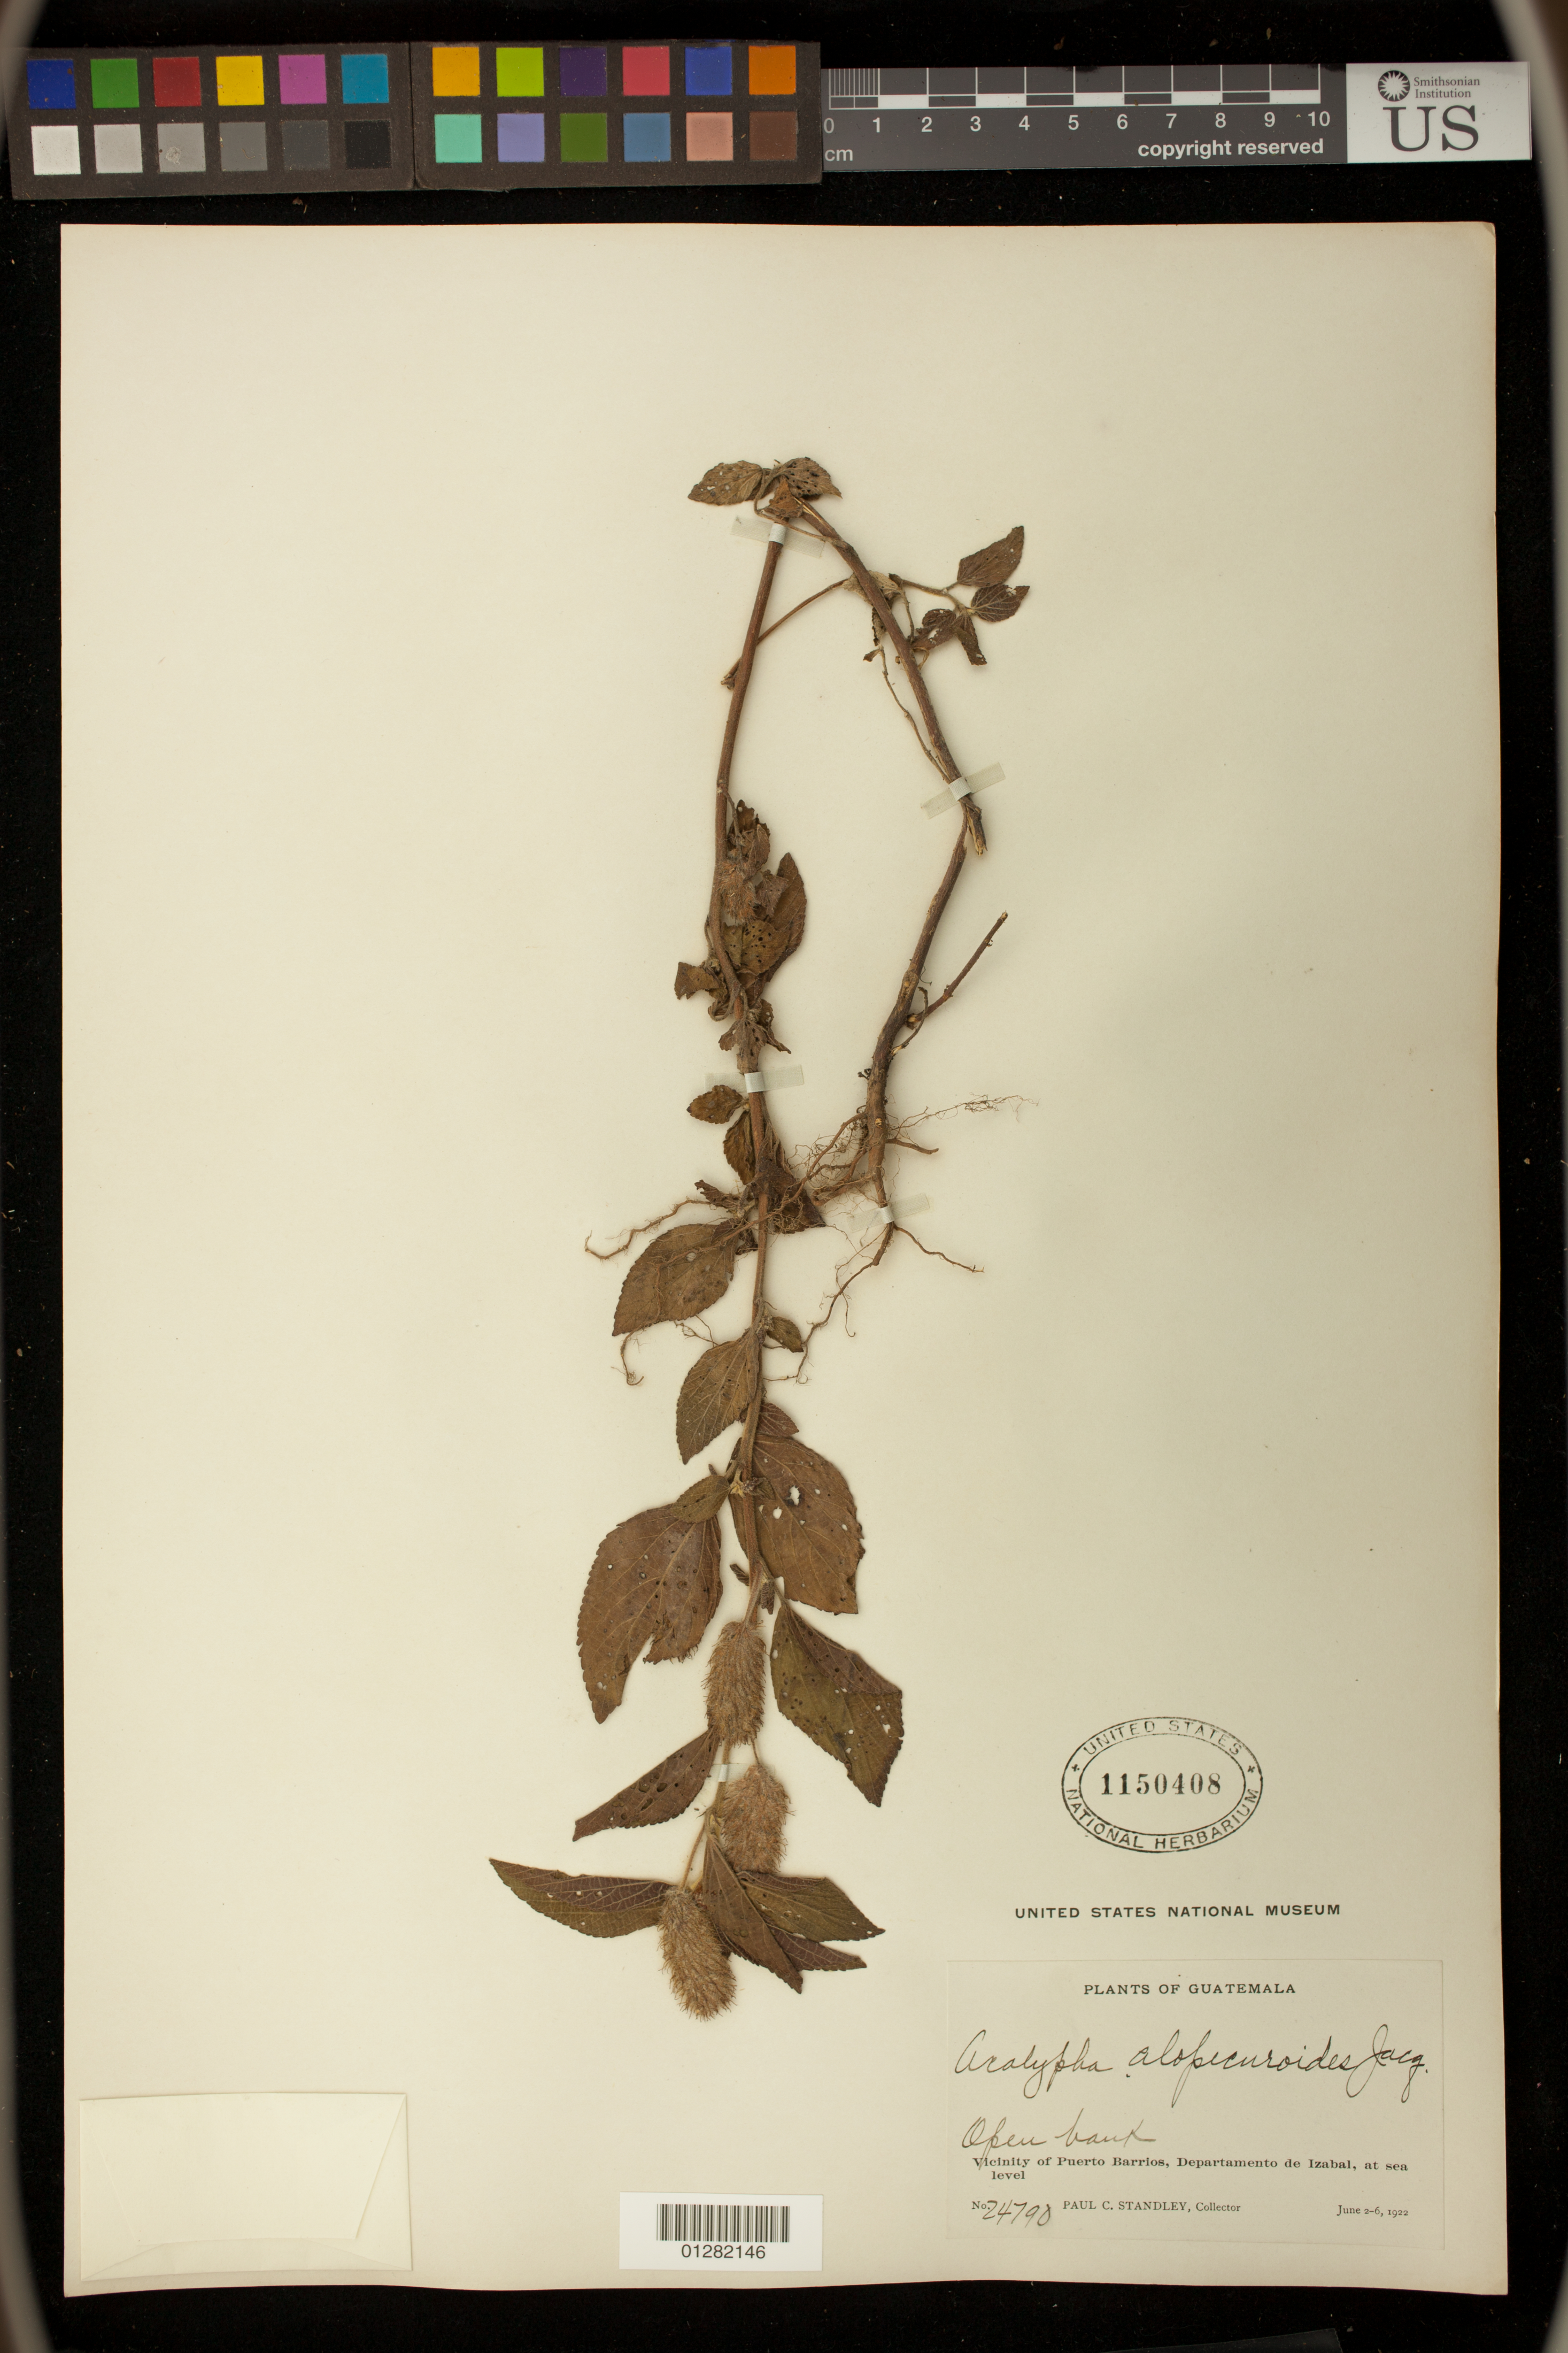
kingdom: Plantae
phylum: Tracheophyta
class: Magnoliopsida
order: Malpighiales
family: Euphorbiaceae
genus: Acalypha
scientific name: Acalypha arvensis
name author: Poepp.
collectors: P. C. Standley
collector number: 24790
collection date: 1922-06-02/1922-06-06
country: Guatemala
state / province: Izabal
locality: Vicinity of Puerto Barrios, Departamento de Izabal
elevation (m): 0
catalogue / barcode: US 1150408